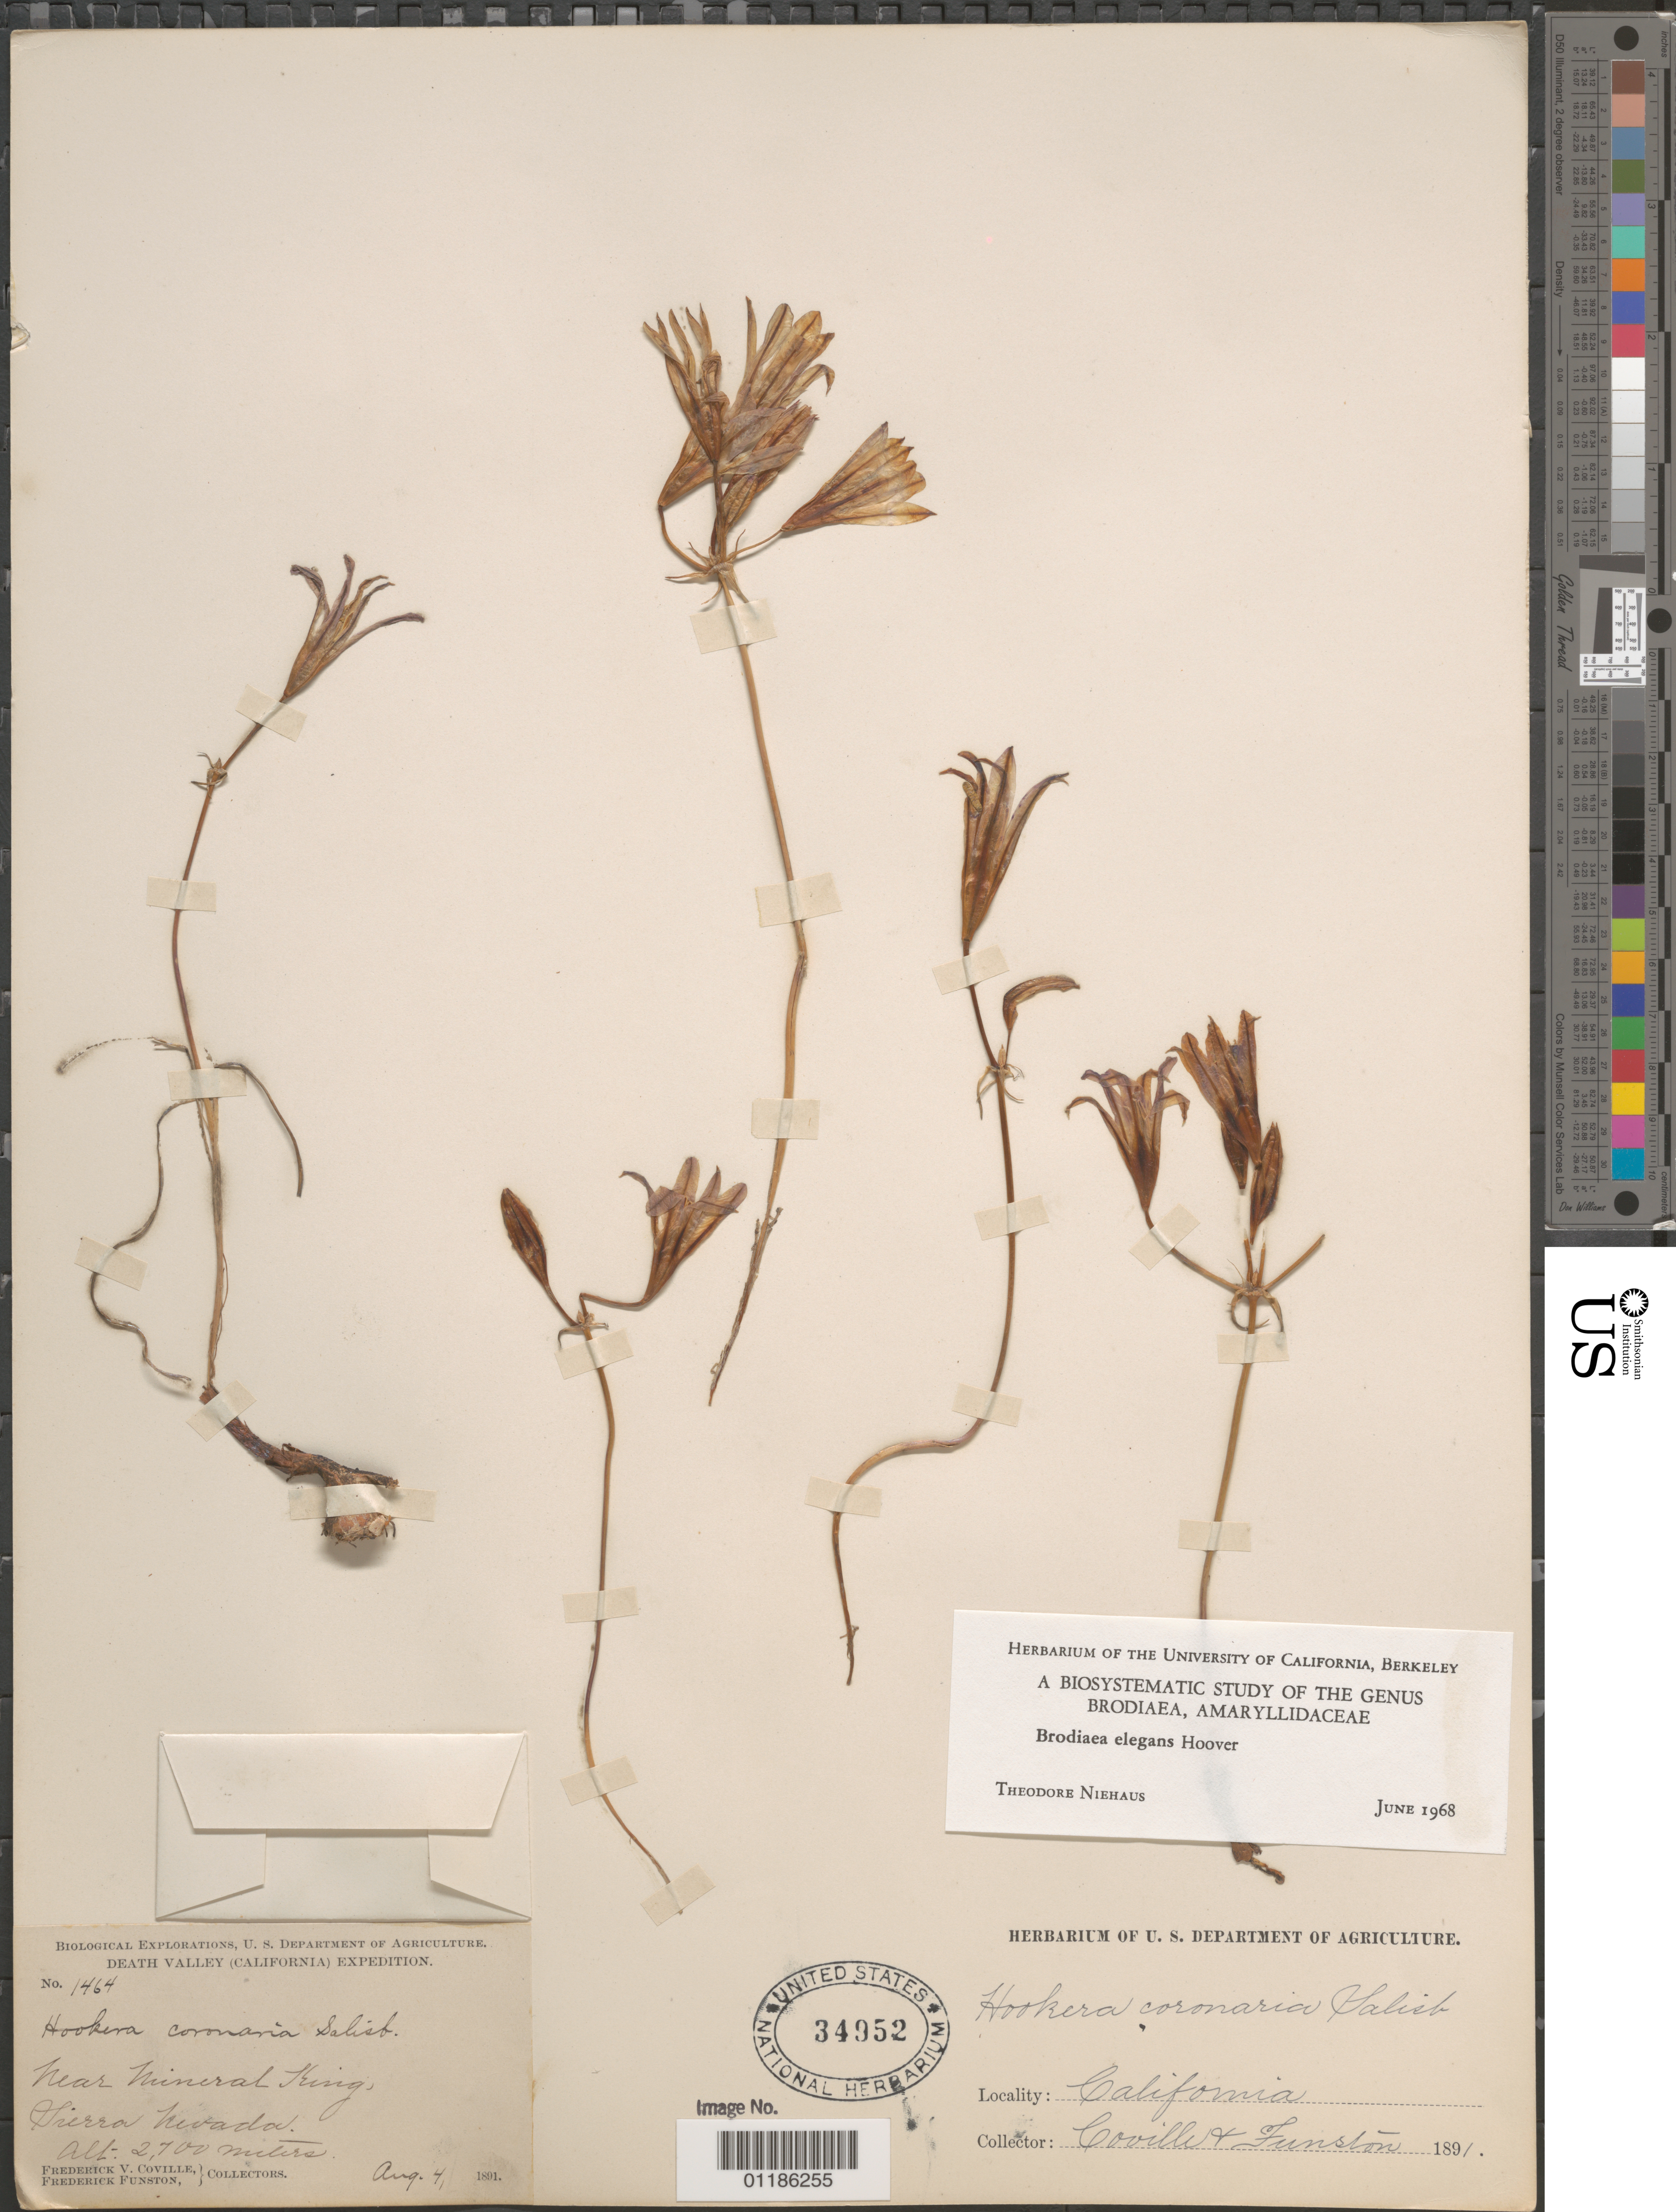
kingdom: Plantae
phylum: Tracheophyta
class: Liliopsida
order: Asparagales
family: Asparagaceae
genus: Brodiaea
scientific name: Brodiaea elegans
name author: Hoover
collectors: F. V. Coville & F. Funston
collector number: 1464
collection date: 1891-08-04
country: United States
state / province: California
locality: Near Mineral King, Sierra Nevada.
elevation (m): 2750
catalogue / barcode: US 34952